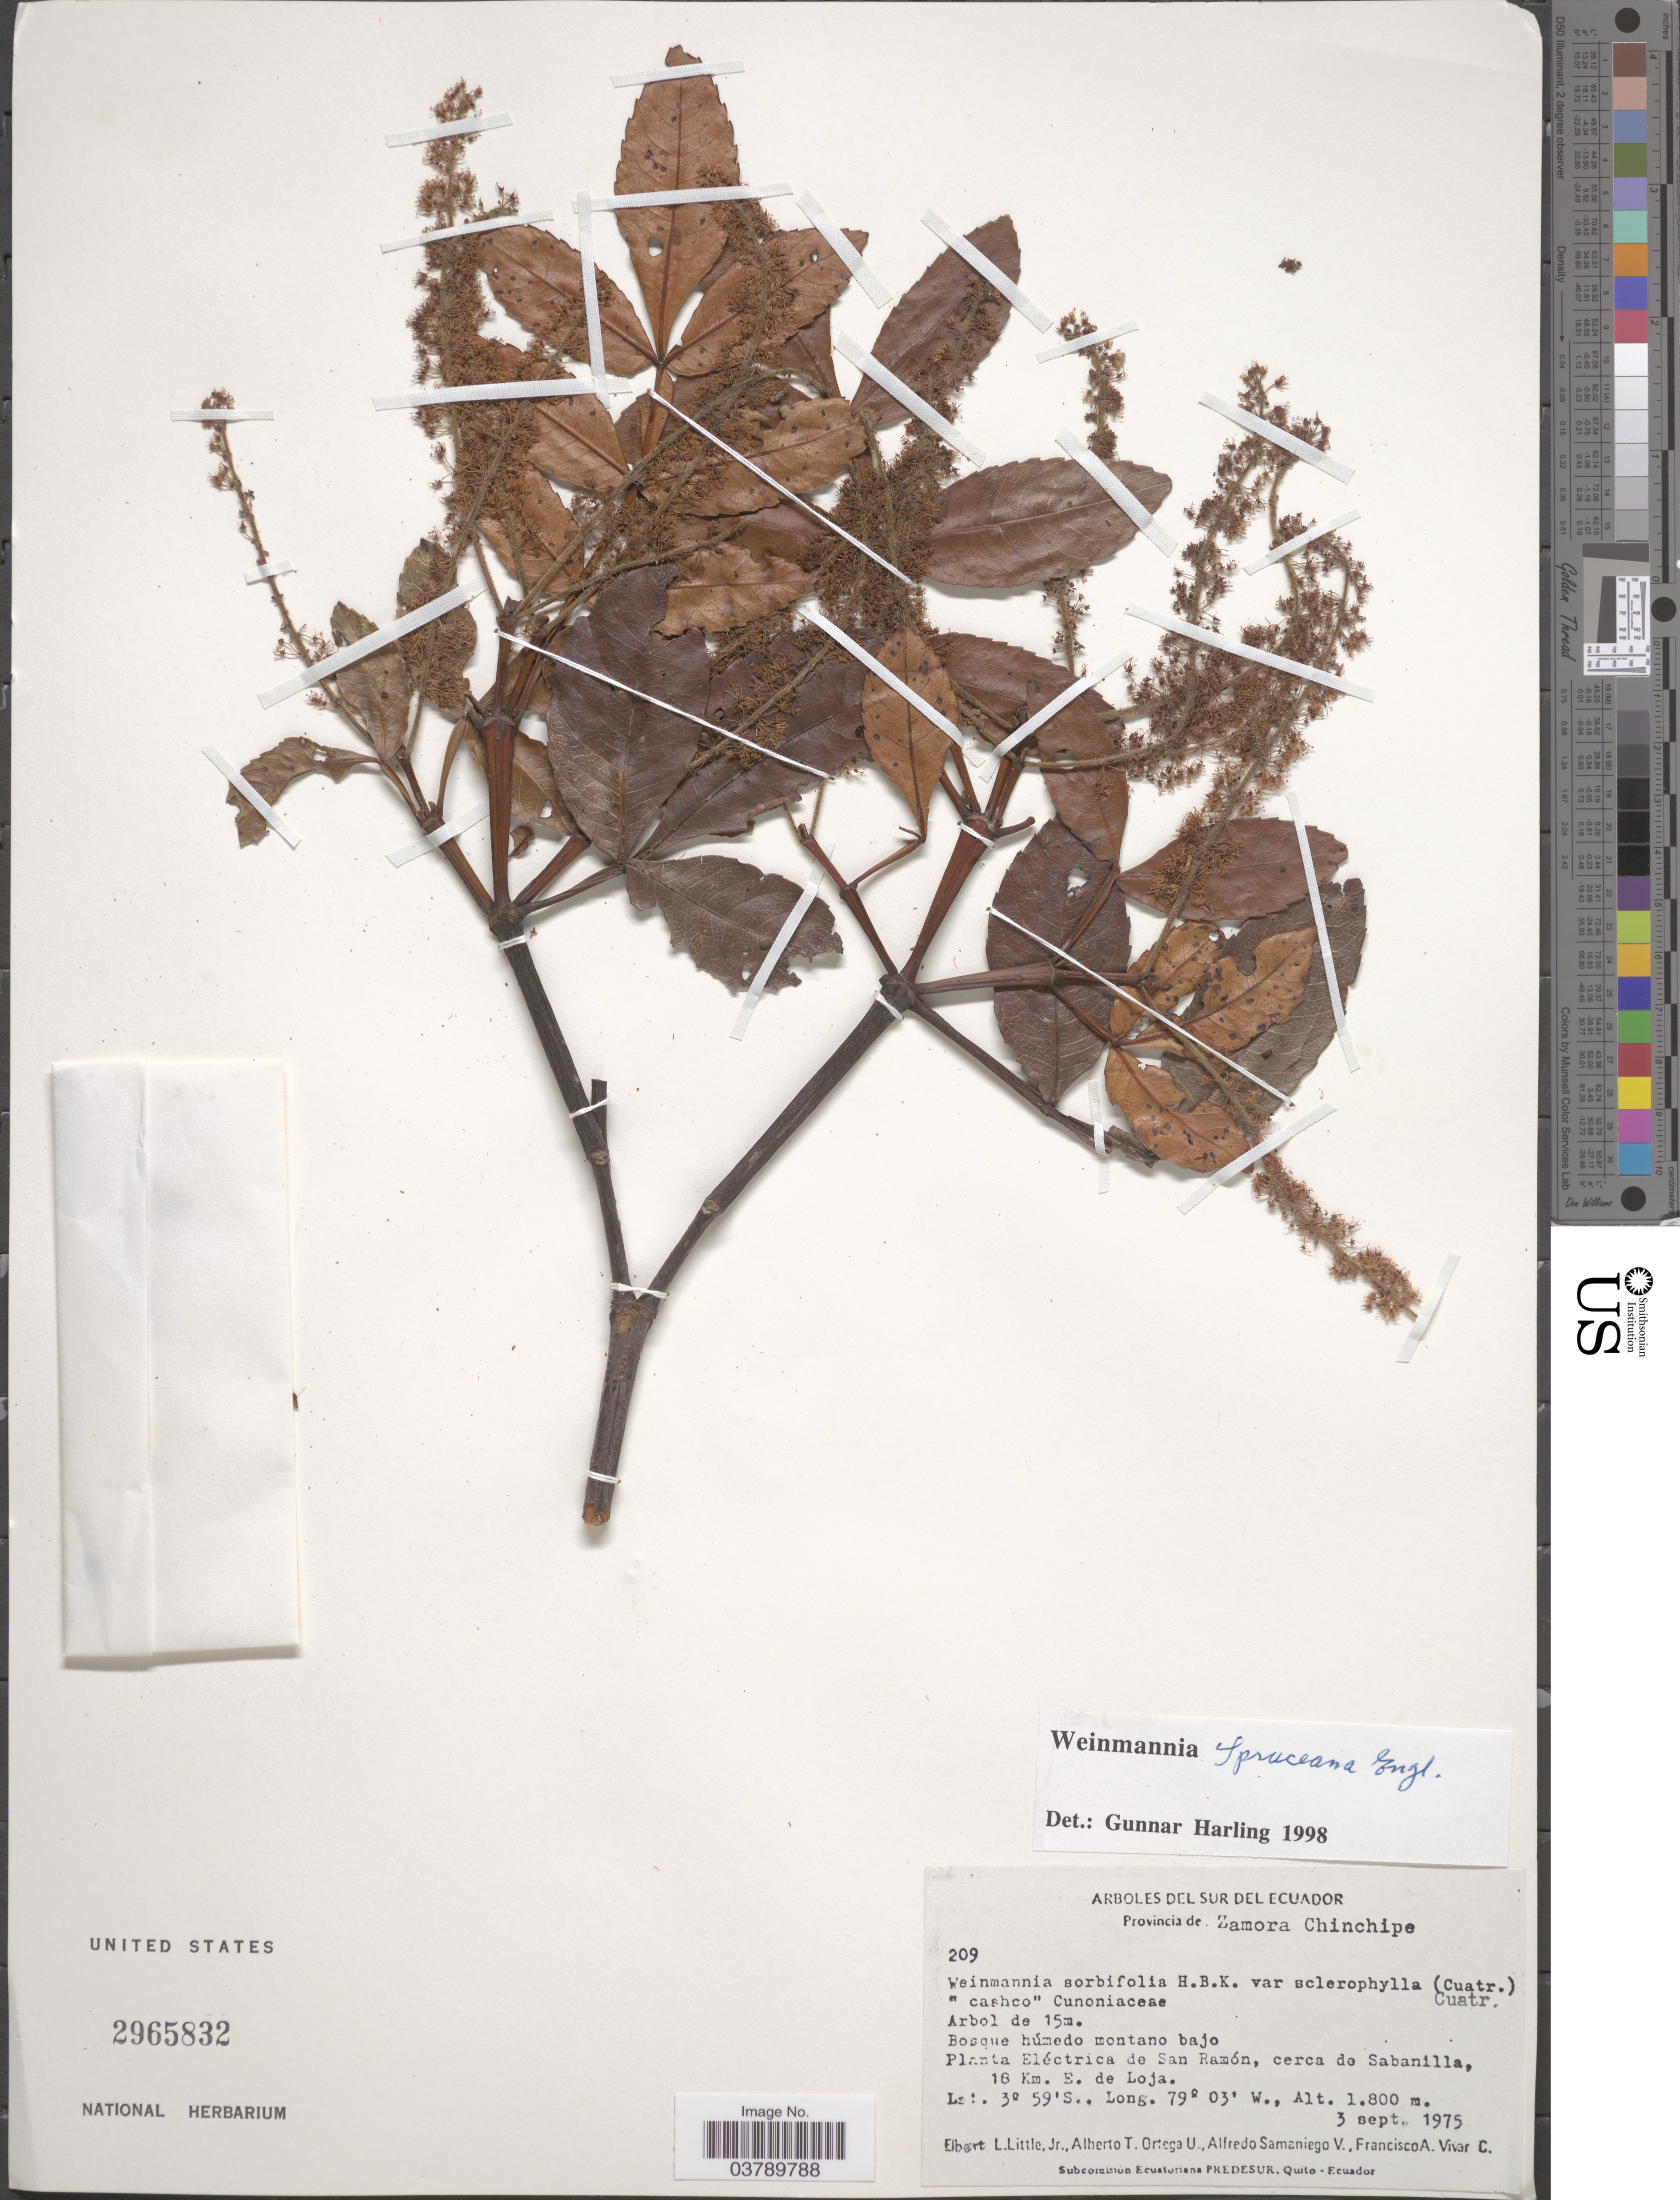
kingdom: Plantae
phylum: Tracheophyta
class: Magnoliopsida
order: Oxalidales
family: Cunoniaceae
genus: Weinmannia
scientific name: Weinmannia spruceana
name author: Engl.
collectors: E. L. Little, A. T. Ortega U., A. V. Samaniego & F. A. Vivar C.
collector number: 209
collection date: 1975-09-03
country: Ecuador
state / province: Zamora-Chinchipe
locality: Sur del Ecuador. Planta Eléctrica de San Ramón, cerca de Sabanilla, 18 Km. E. de Loja.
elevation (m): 1800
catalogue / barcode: US 2965832